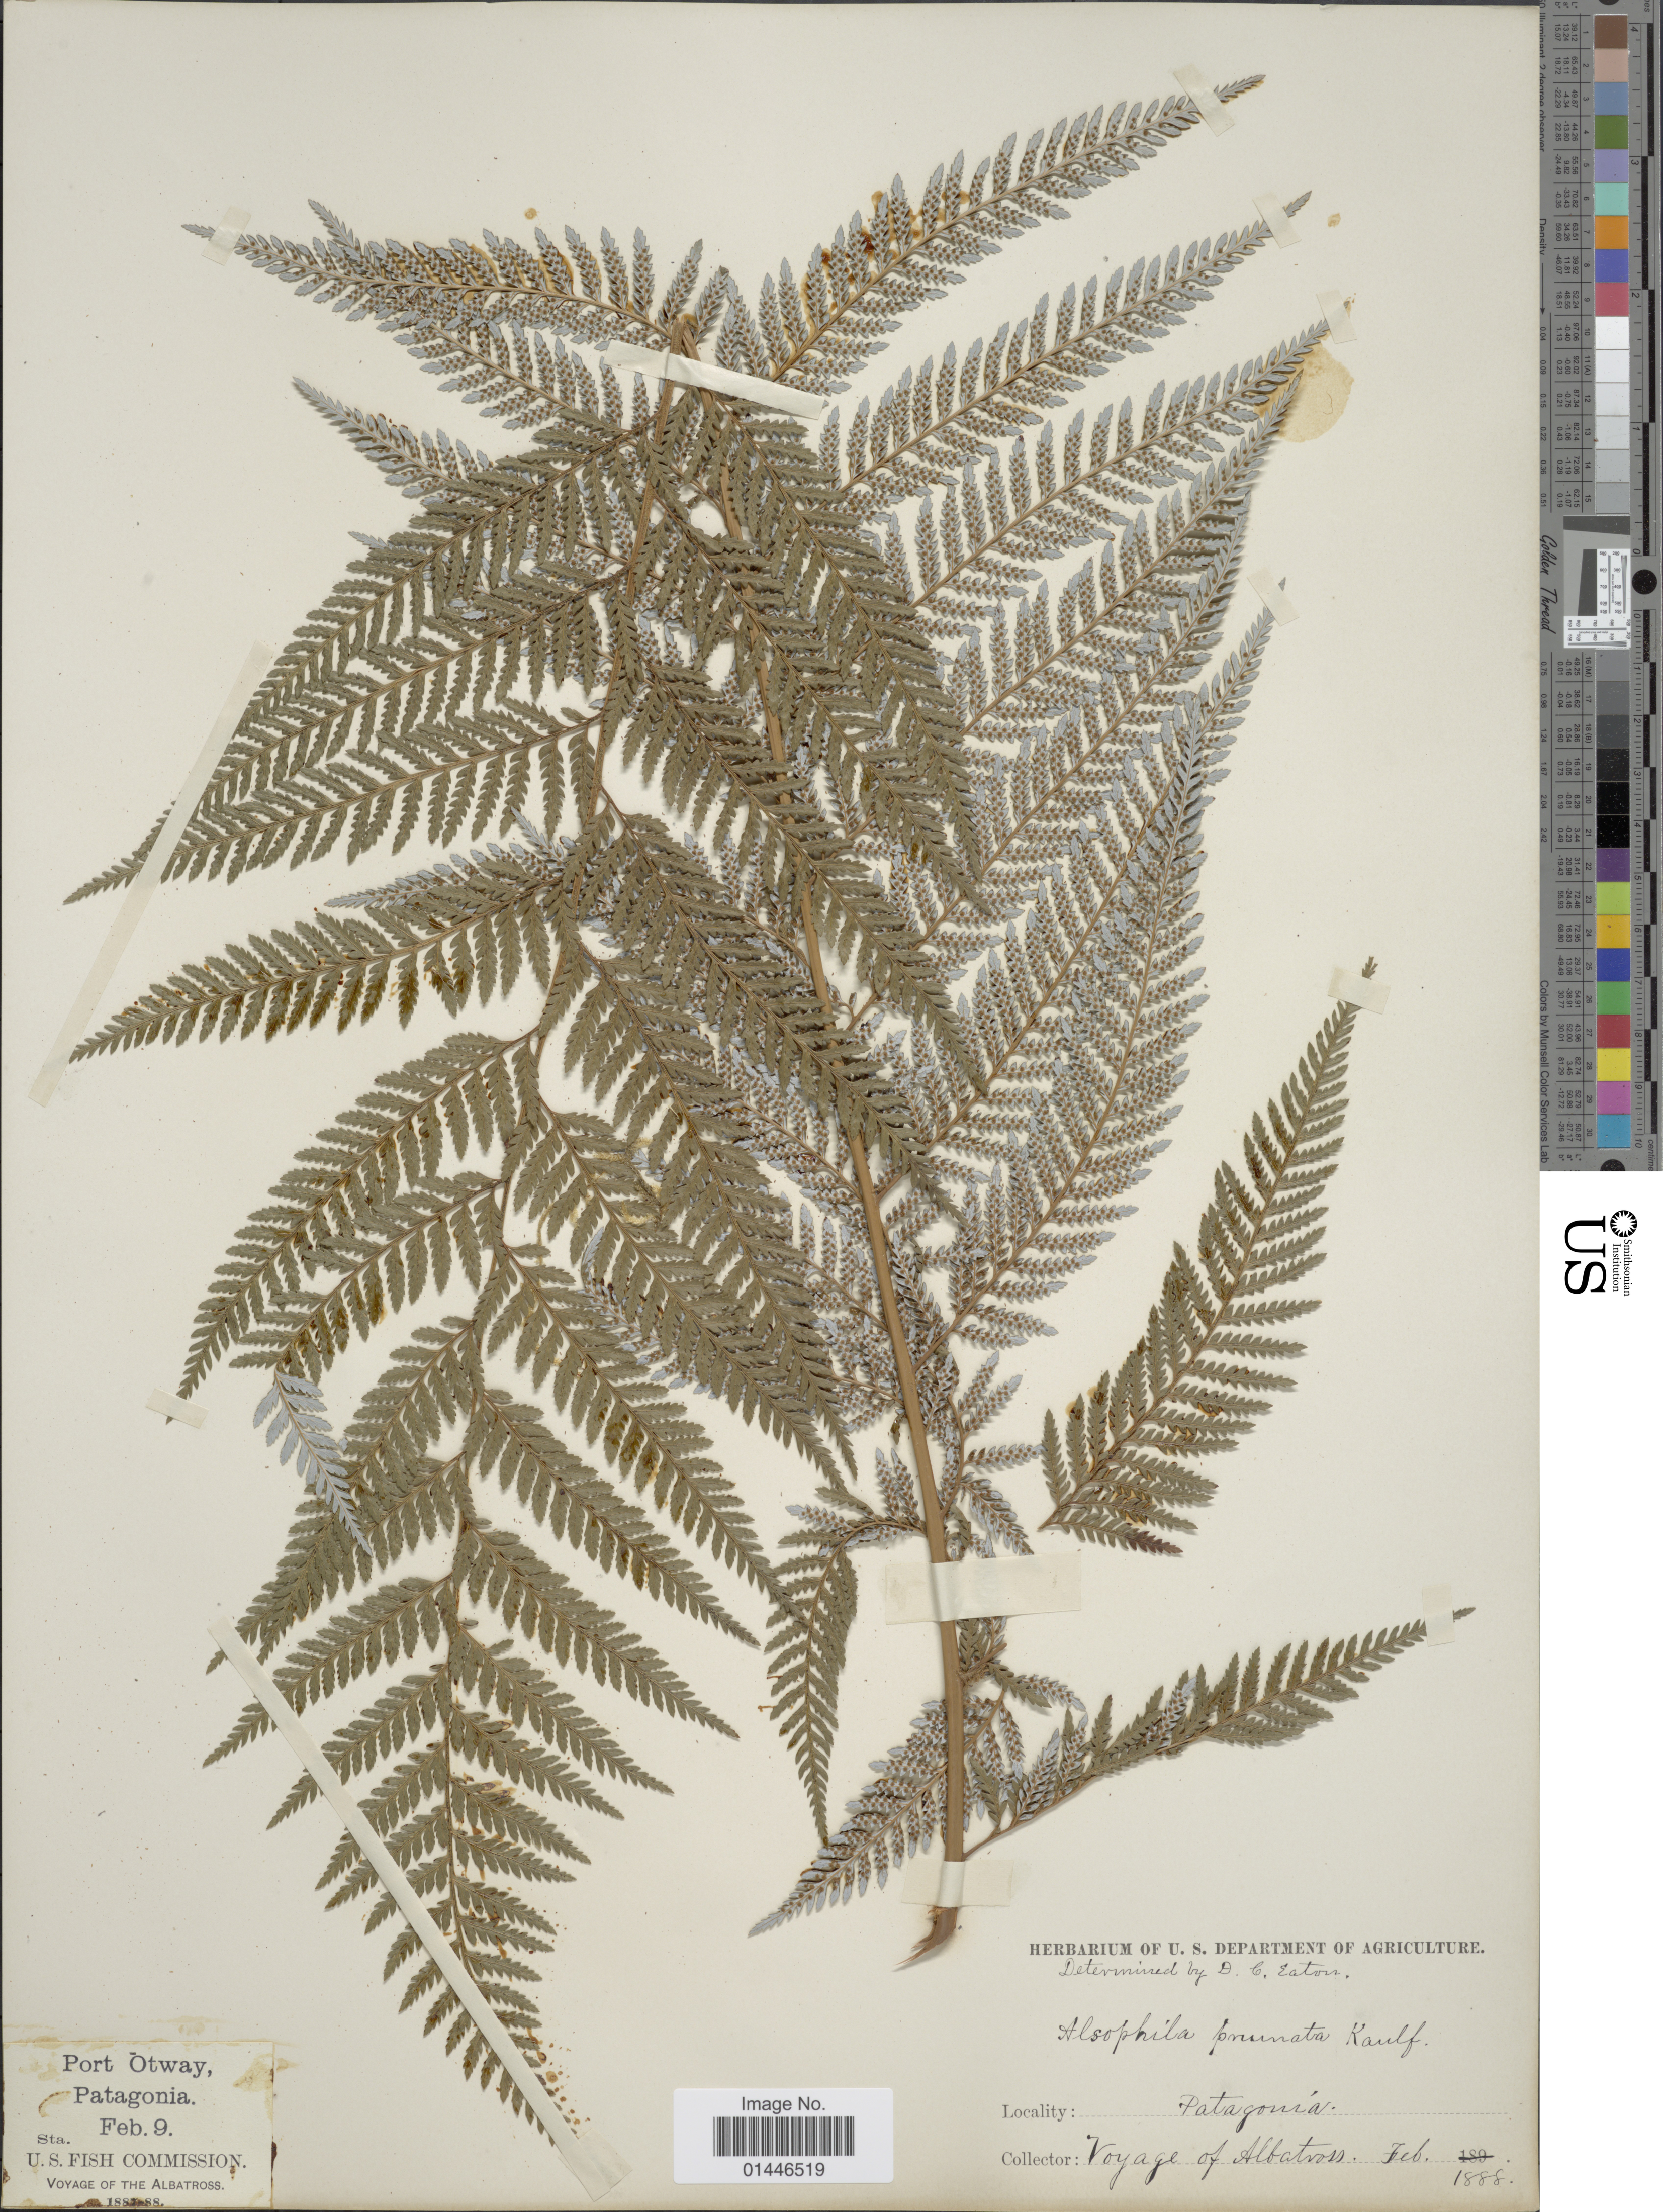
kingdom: Plantae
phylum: Tracheophyta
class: Polypodiopsida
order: Cyatheales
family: Dicksoniaceae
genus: Lophosoria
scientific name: Lophosoria quadripinnata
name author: (J.F. Gmel.) C. Chr.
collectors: Voyage of Albatross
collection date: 1888-02-09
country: Chile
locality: Port Otway, Patagonia